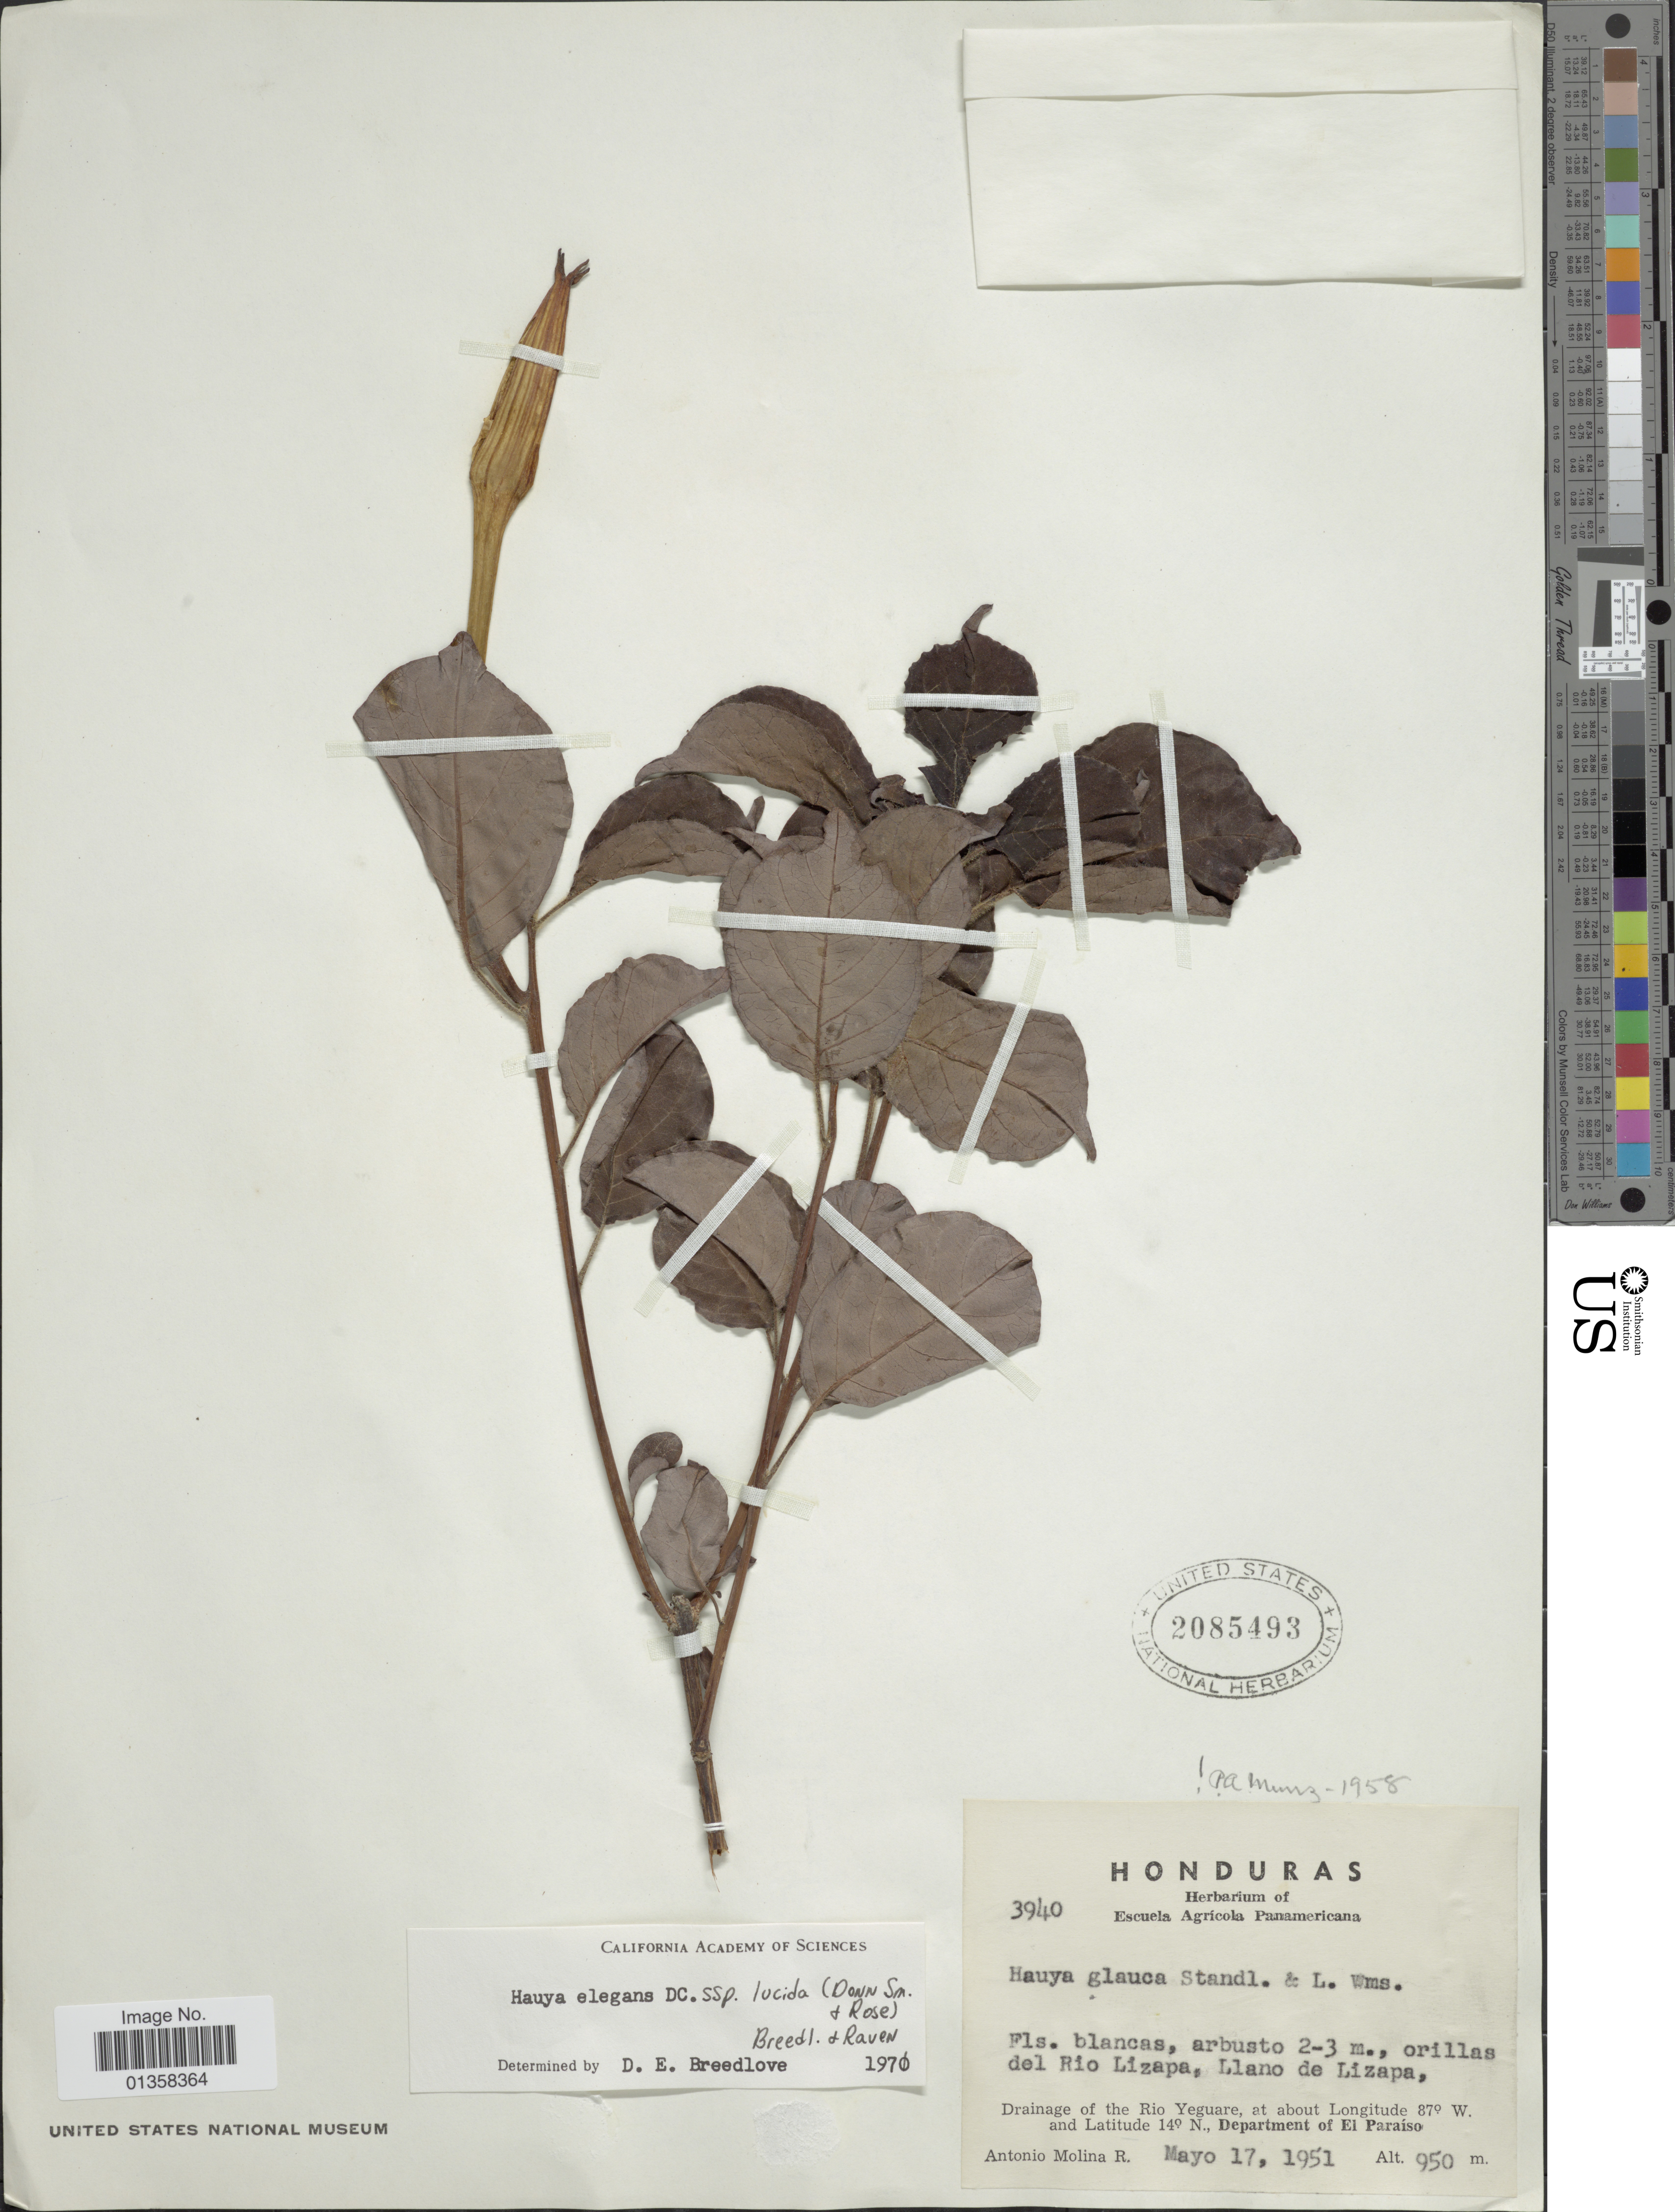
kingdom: Plantae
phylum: Tracheophyta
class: Magnoliopsida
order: Myrtales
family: Onagraceae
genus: Hauya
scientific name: Hauya elegans subsp. lucida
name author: (Donn. Sm. & Rose) P.H. Raven & Breedlove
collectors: A. Molina R.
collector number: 3940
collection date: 1951-05-17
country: Honduras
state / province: El Paraíso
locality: Drainage of the Rio Yeguare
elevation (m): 950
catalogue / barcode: US 2085493